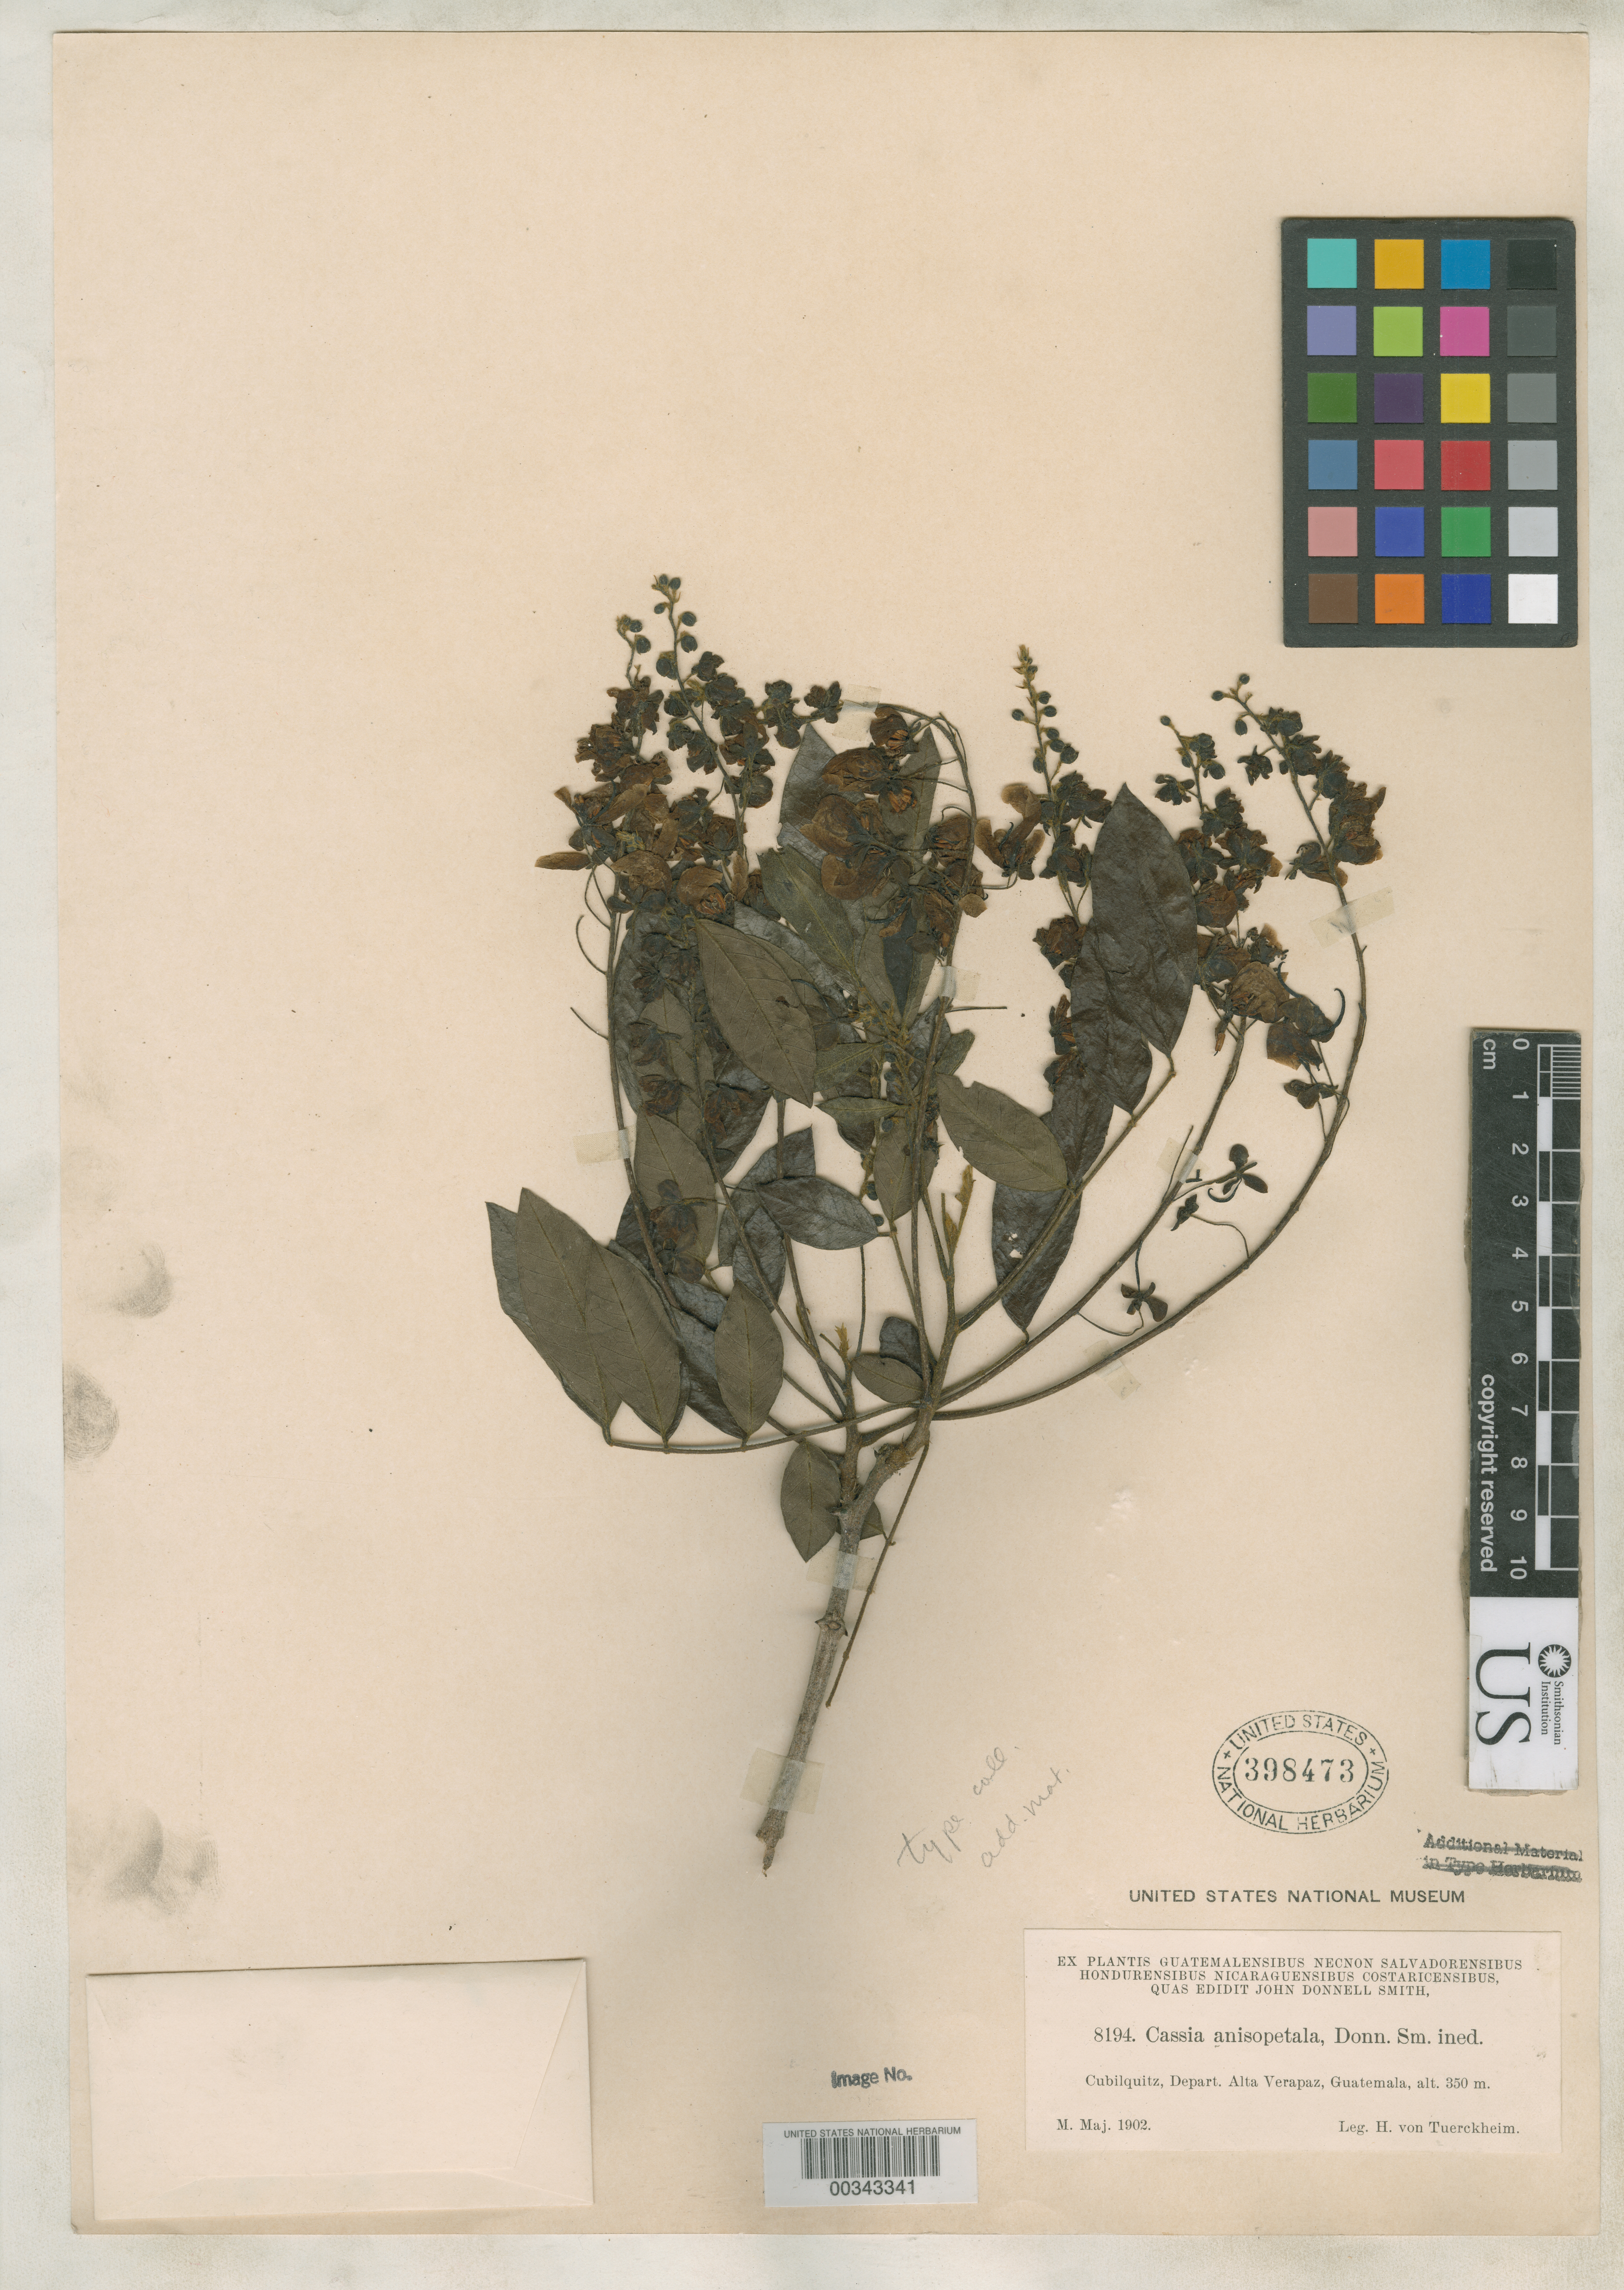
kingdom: Plantae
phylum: Tracheophyta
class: Magnoliopsida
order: Fabales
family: Fabaceae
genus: Cassia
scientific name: Cassia anisopetala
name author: Donn. Sm.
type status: Type Collection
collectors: H. von Türckheim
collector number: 8194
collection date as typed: Mar 1902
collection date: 1902-03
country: Guatemala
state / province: Alta Verapaz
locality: Cubilquitz.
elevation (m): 350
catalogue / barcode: US 398473